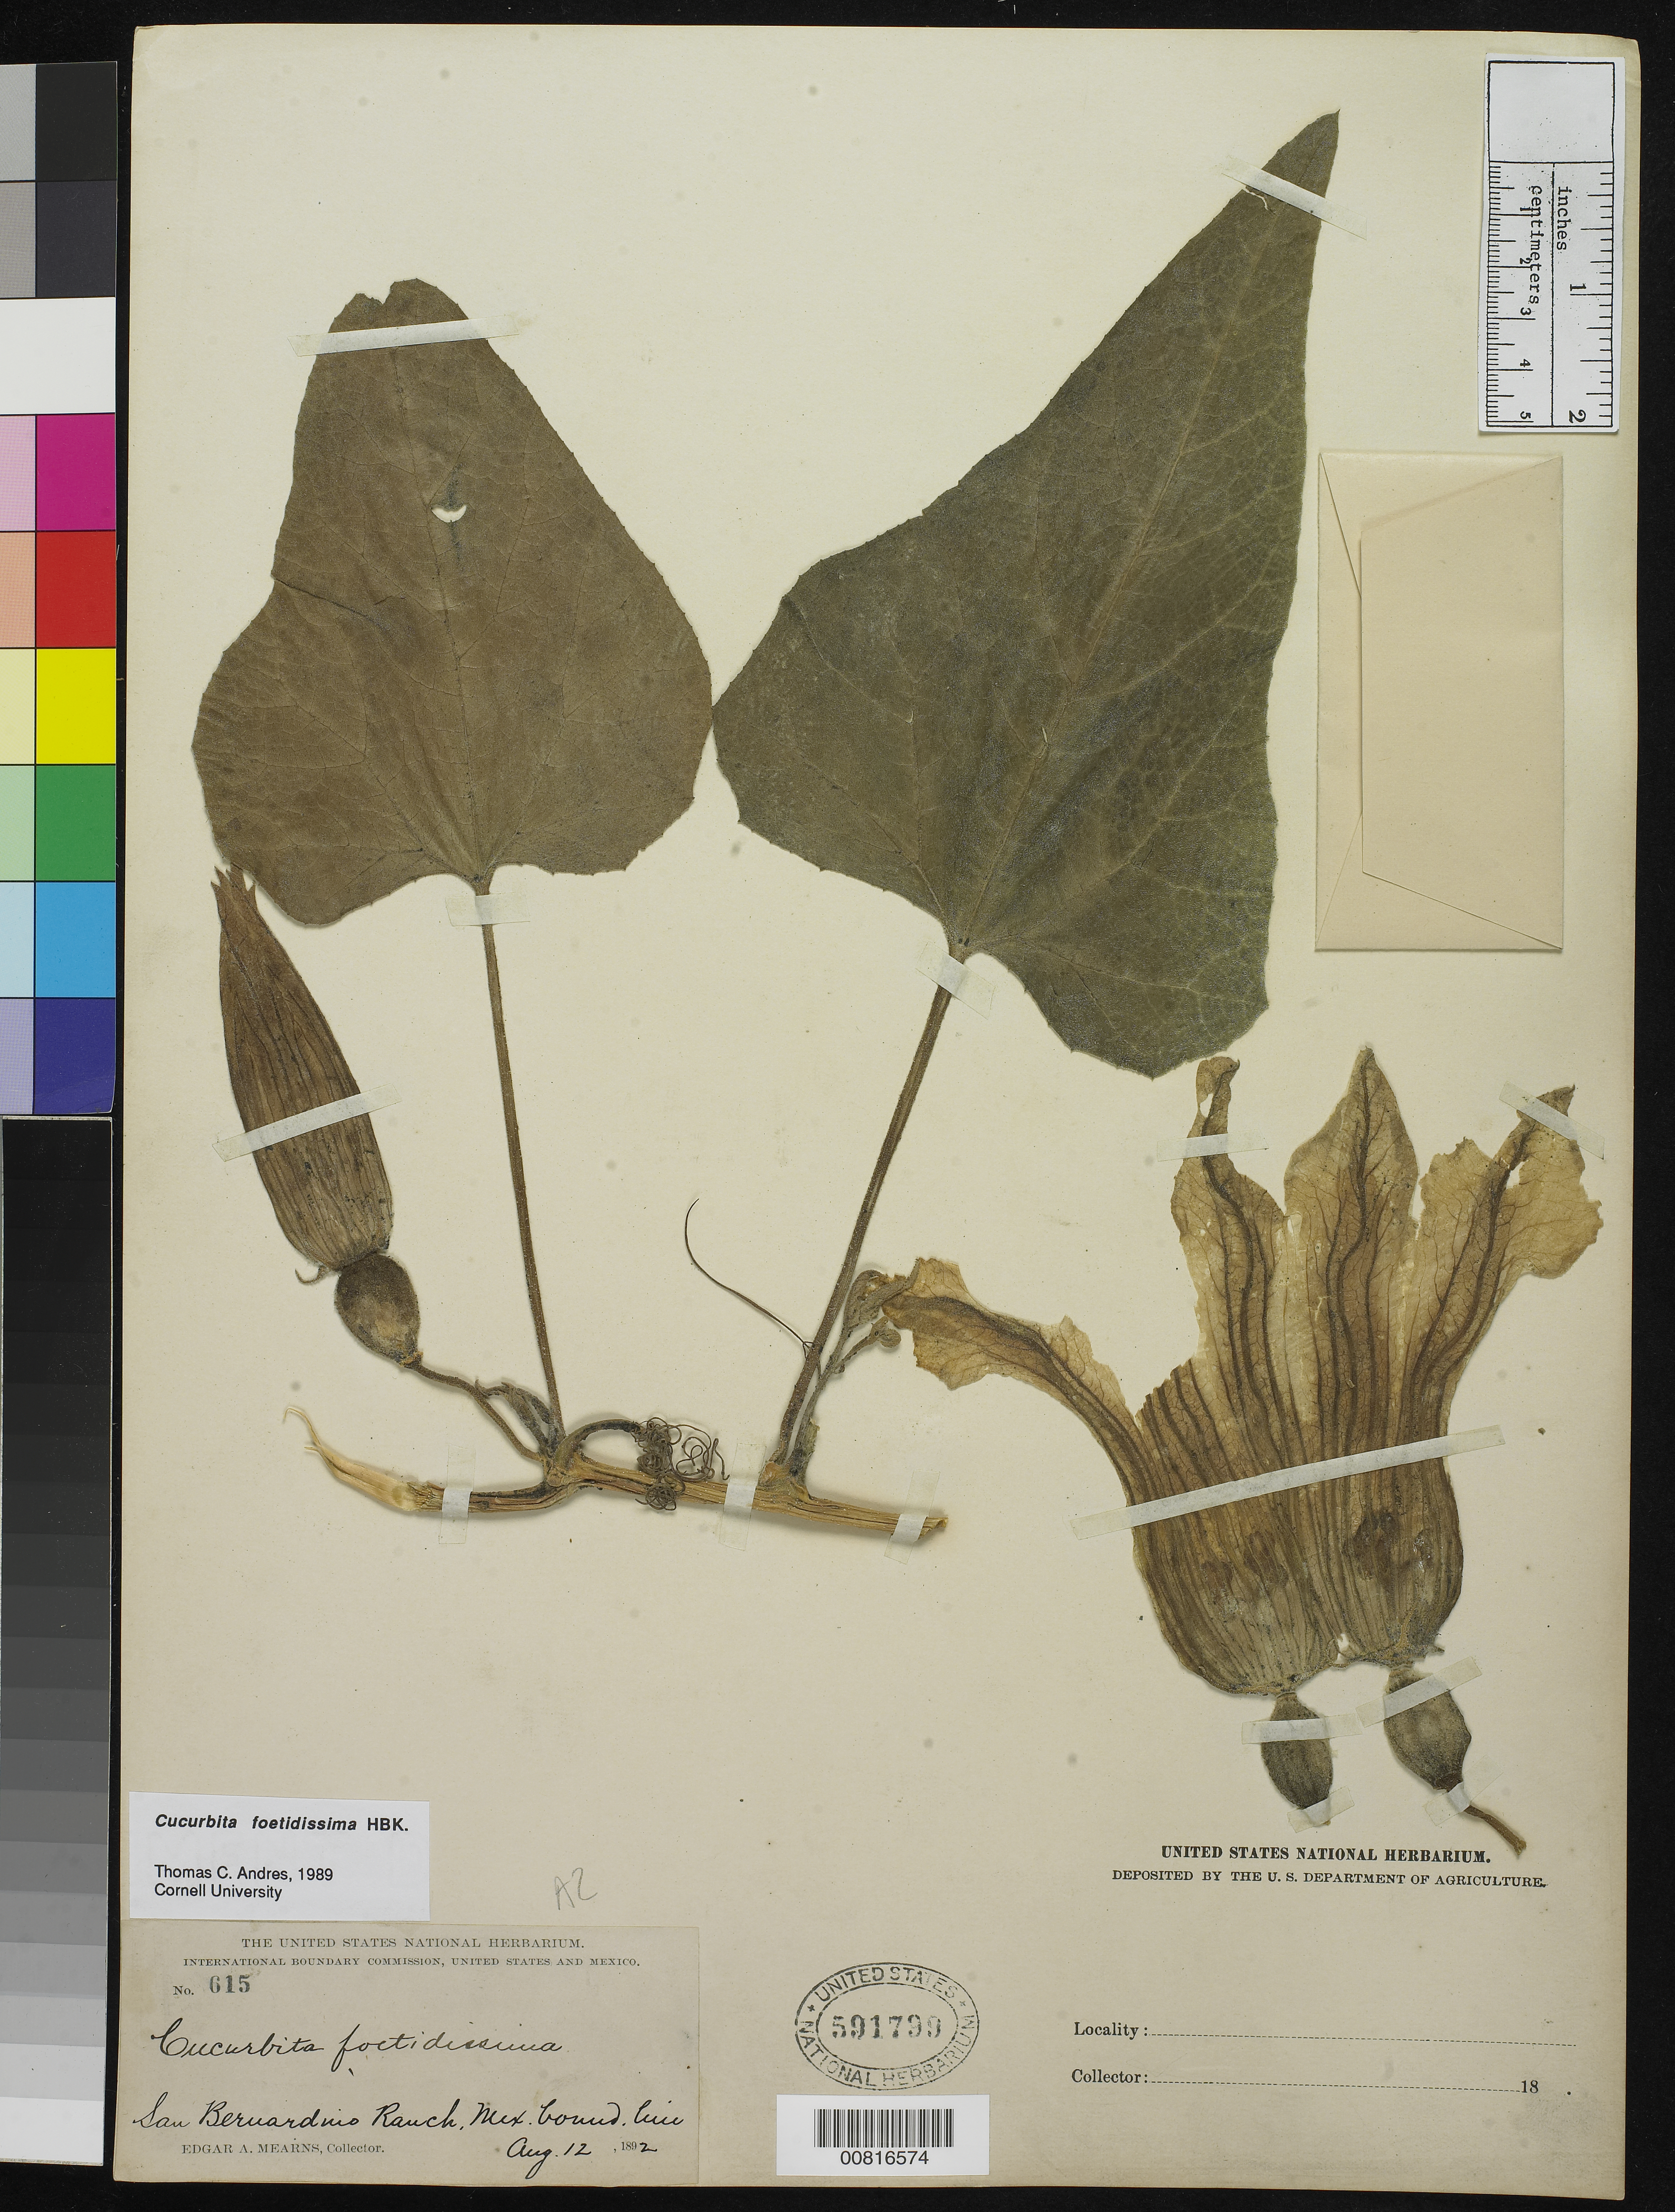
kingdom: Plantae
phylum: Tracheophyta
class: Magnoliopsida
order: Cucurbitales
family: Cucurbitaceae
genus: Cucurbita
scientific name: Cucurbita foetidissima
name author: Kunth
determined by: Andres, T. C.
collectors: E. A. Mearns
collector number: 615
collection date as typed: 12 Aug 1892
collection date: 1892-08-12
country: United States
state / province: Arizona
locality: San Bernardino Ranch. Mexican Boundary Line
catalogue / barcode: US 591799